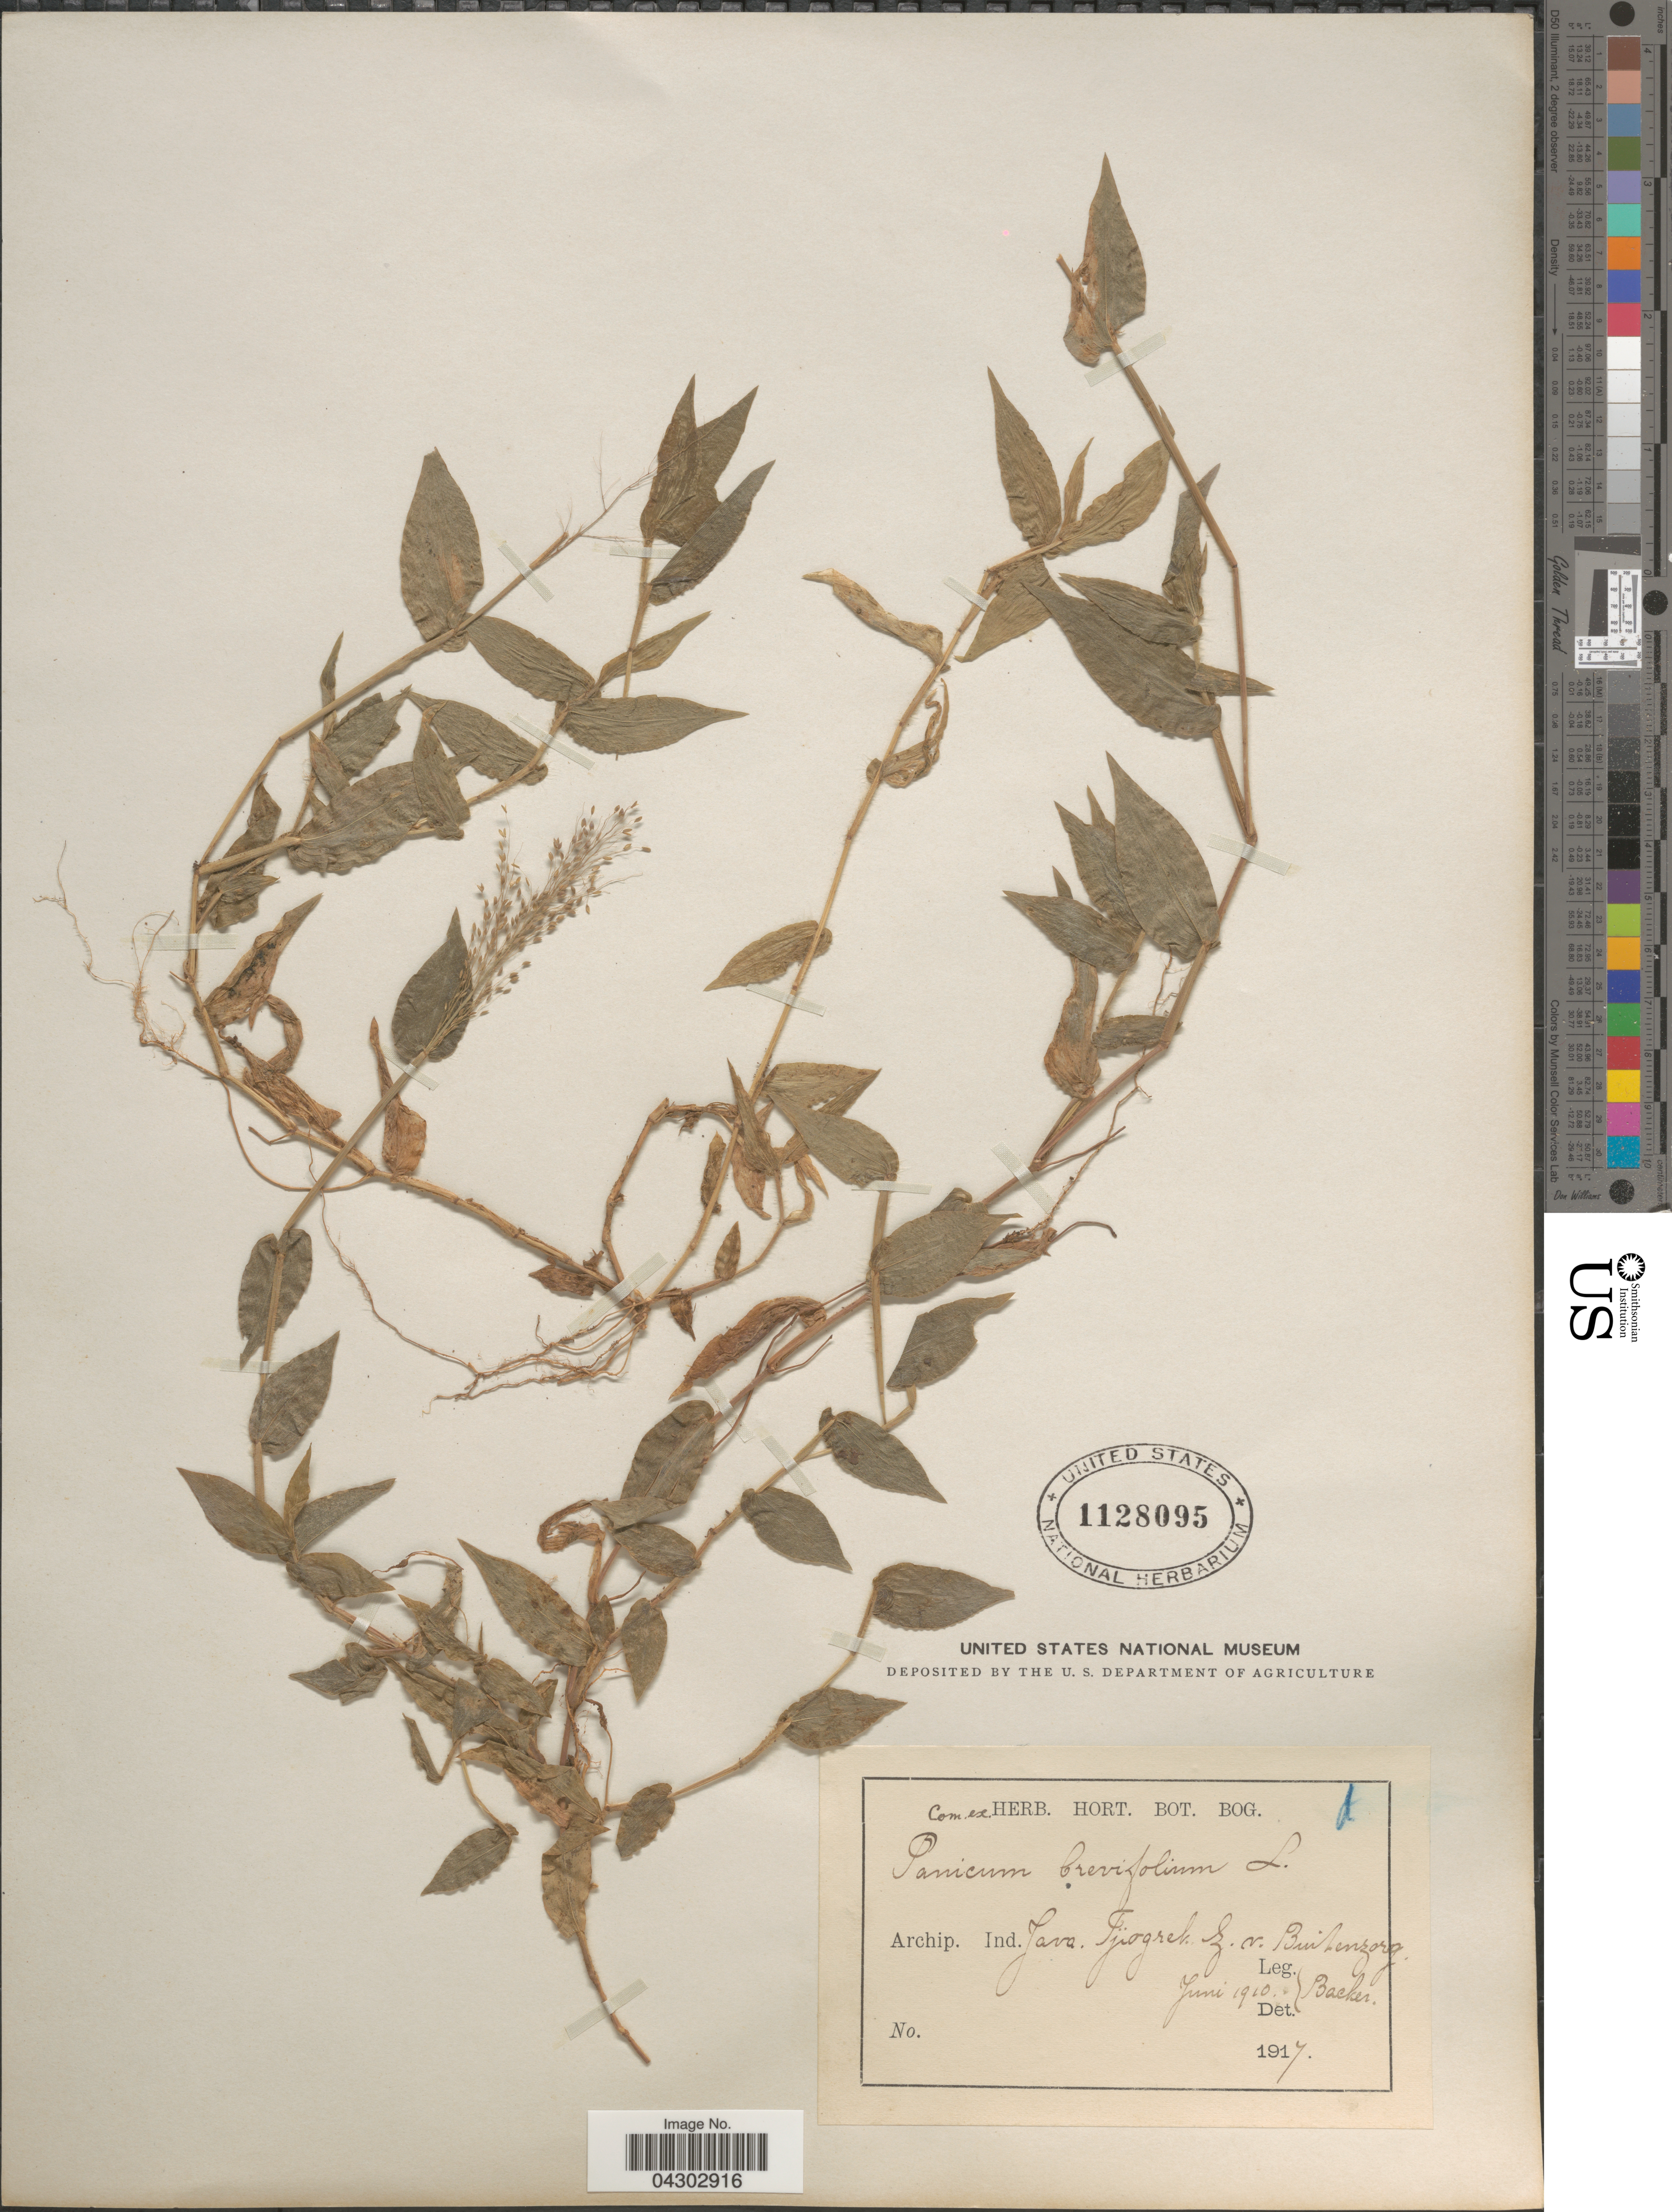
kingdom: Plantae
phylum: Tracheophyta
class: Liliopsida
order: Poales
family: Poaceae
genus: Panicum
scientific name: Panicum brevifolium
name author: L.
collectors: Backer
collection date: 1910-06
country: Indonesia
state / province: Java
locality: Archip. Ind. Java. Fjogreh Z. v. Buitenzorg.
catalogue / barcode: US 1128095